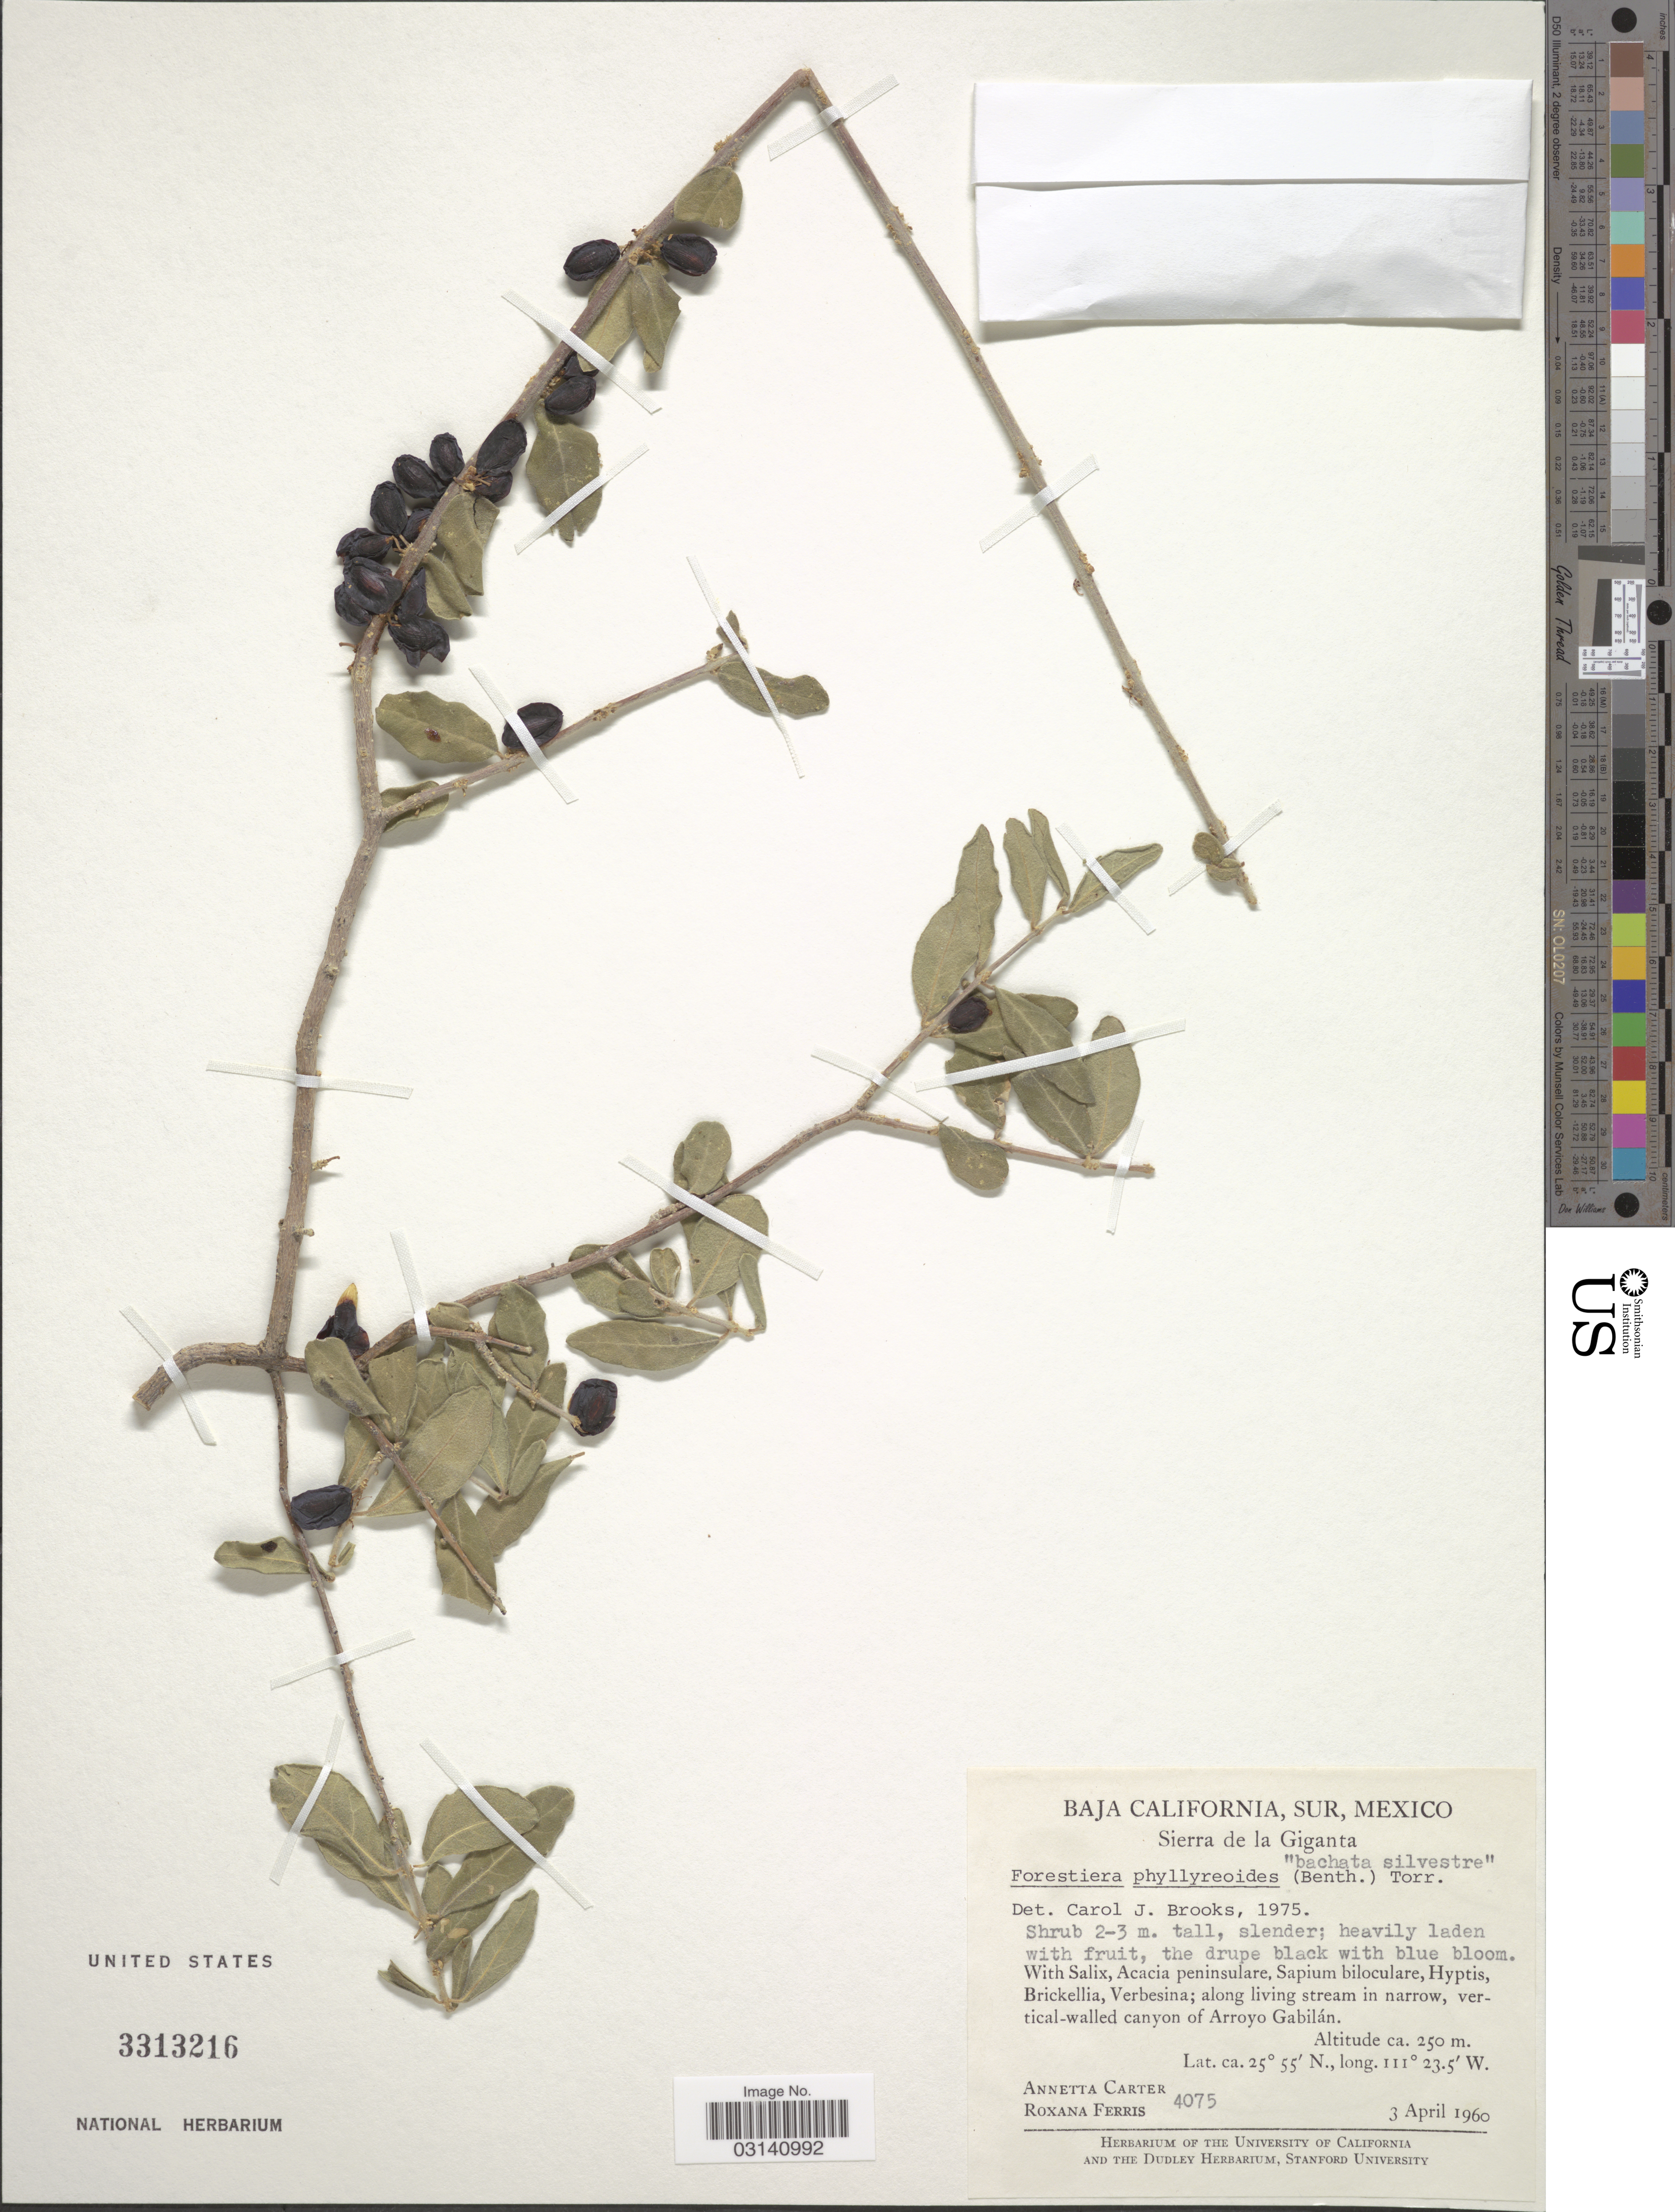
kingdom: Plantae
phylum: Tracheophyta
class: Magnoliopsida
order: Lamiales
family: Oleaceae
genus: Forestiera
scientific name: Forestiera phillyreoides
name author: (Benth.) Torr.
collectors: A. Carter & R. S. Ferris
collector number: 4075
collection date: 1960-04-03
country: Mexico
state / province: Baja California Sur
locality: Sierra de la Giganta. Vertical-walled canyon of Arroyo Gabilán.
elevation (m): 250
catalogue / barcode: US 3313216